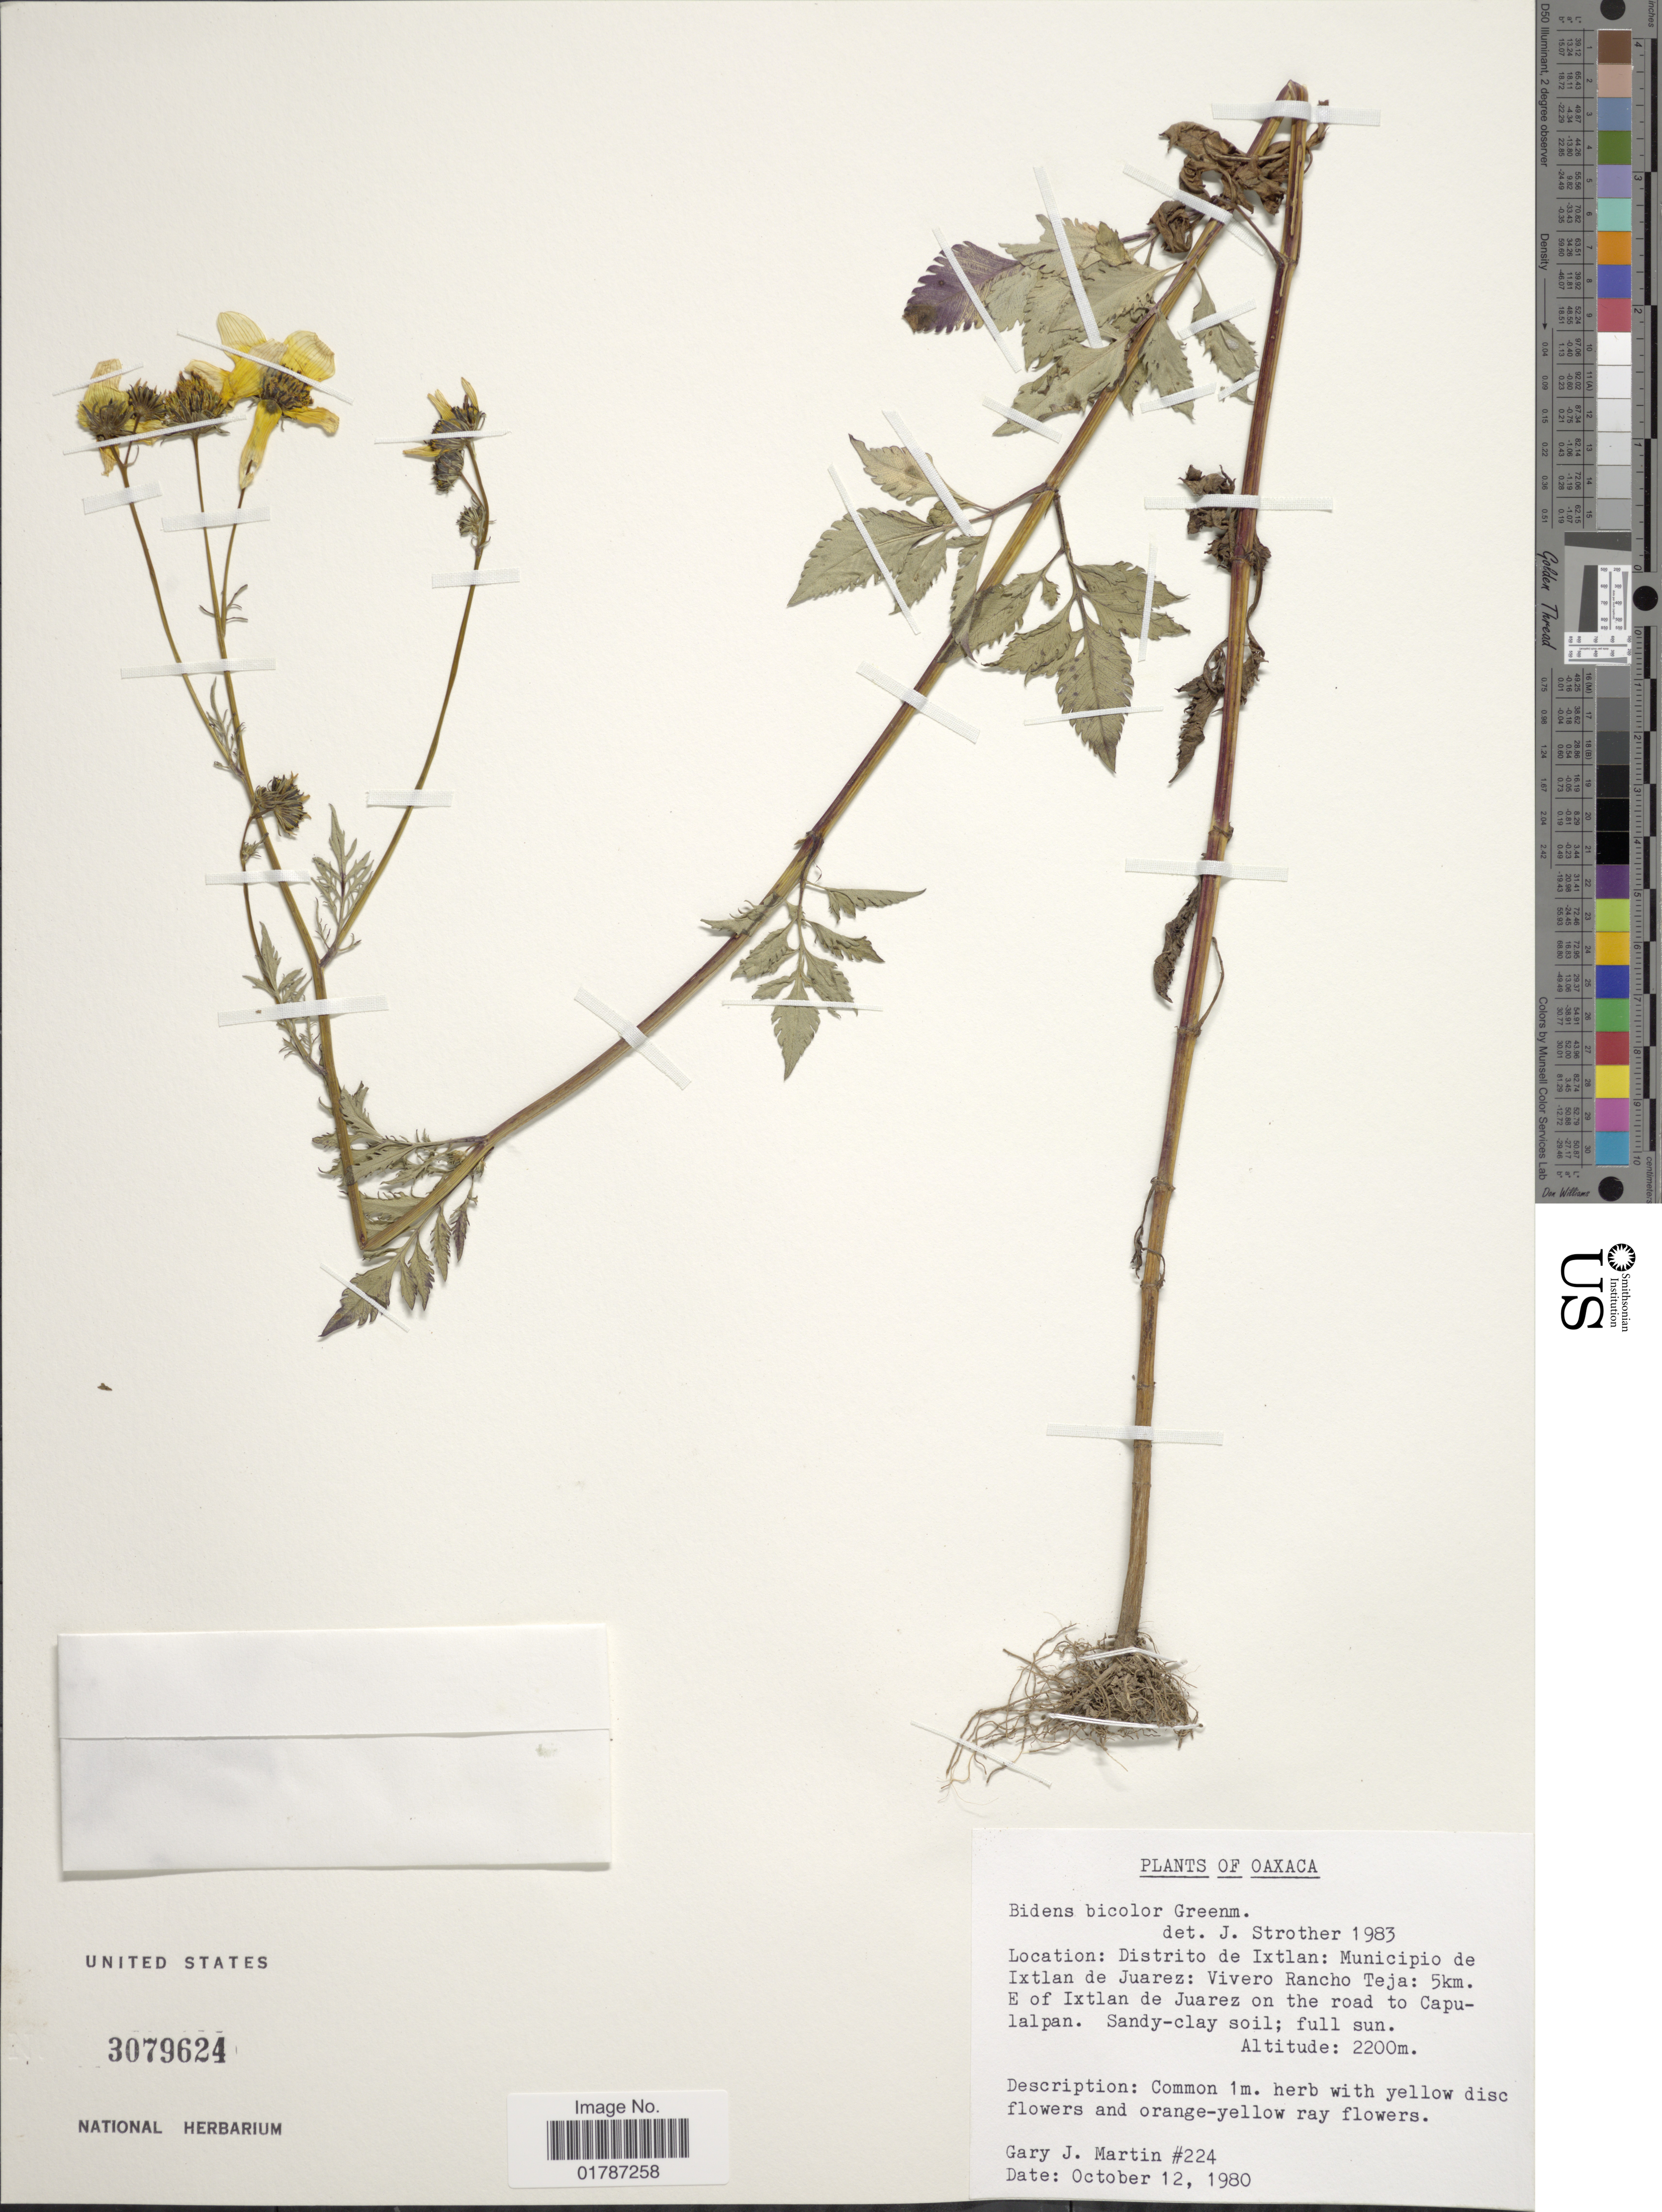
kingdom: Plantae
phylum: Tracheophyta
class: Magnoliopsida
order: Asterales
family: Asteraceae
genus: Bidens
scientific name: Bidens bicolor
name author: Greenm.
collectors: G. J. Martin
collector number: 224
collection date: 1980-10-12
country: Mexico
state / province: Oaxaca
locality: Distrito de Ixtlan: Municipio de Ixtlan de Juarez: Vibero Rancho Teja: 5 km E of Ixtlan de Juarez on the road to Capulalpa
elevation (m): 2200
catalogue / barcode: US 3079624